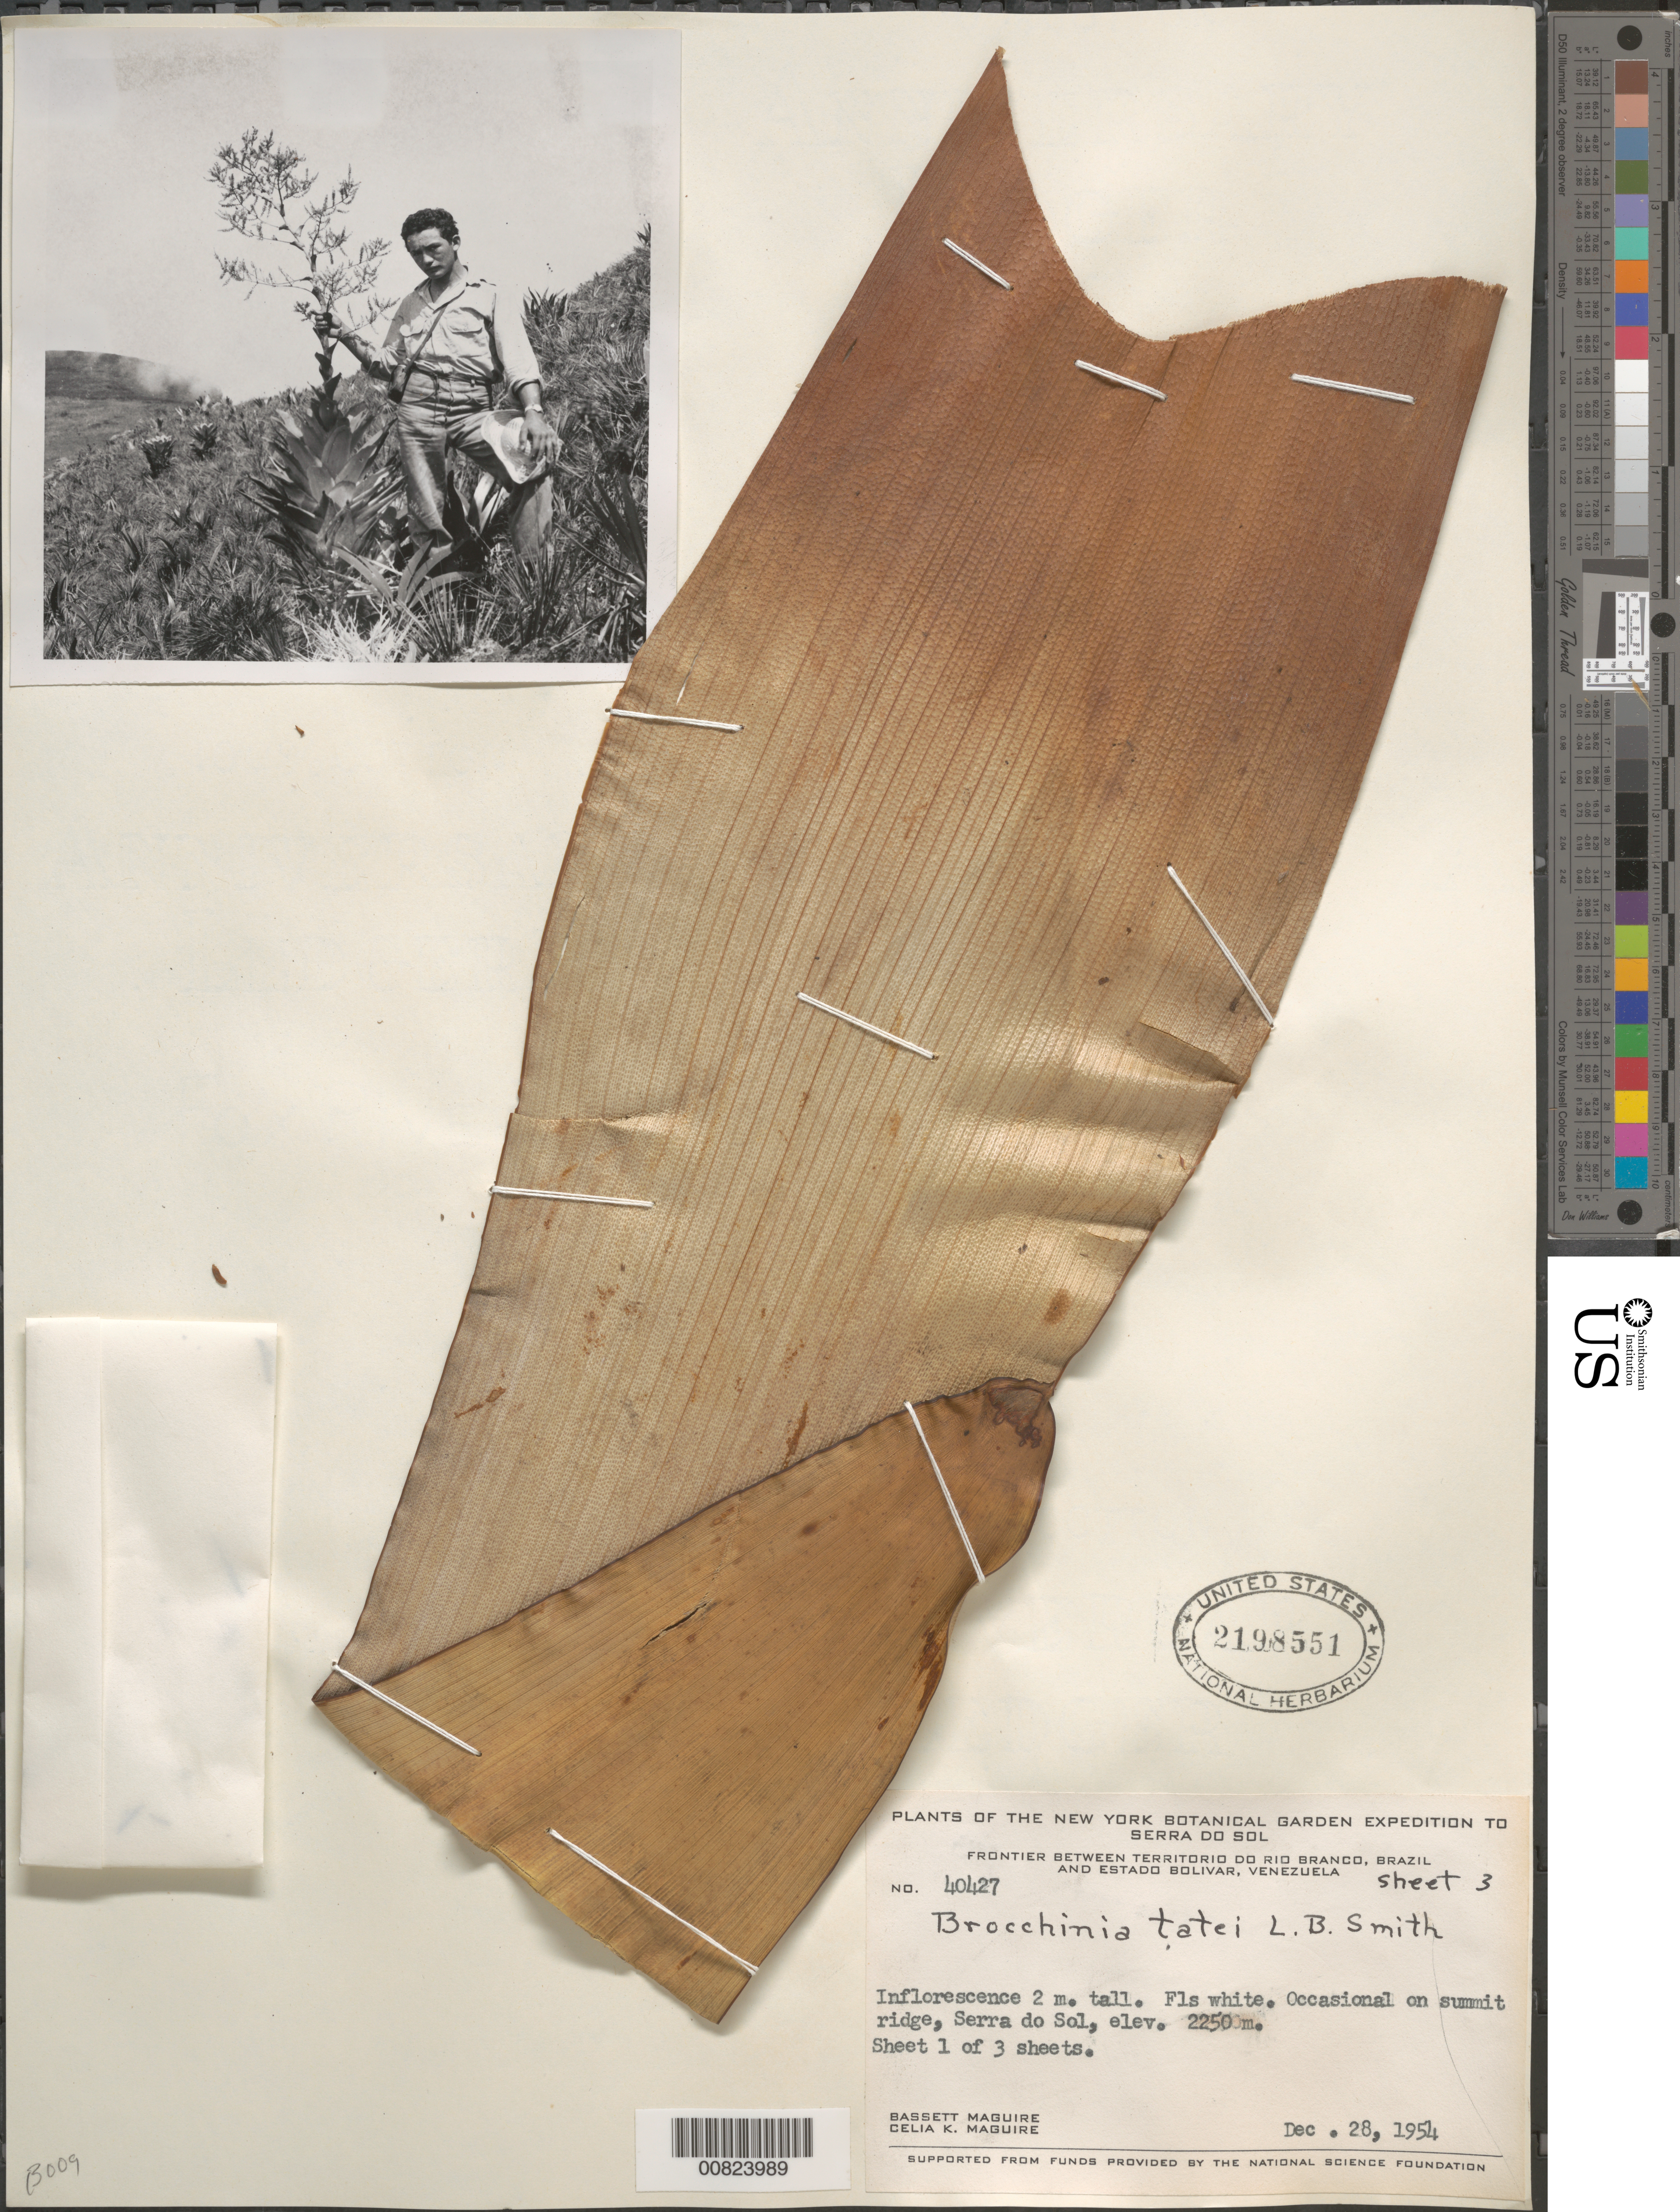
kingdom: Plantae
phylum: Tracheophyta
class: Liliopsida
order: Poales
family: Bromeliaceae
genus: Brocchinia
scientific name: Brocchinia tatei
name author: L.B. Sm.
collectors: B. Maguire & C. K. Maguire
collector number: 40427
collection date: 1954-12-28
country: Venezuela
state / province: Bolivar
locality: Serra do Sol. Frontier between territorio do Rio Branco, Brazil and estado Bolivar. Occasional on summit ridge, Serra do Sol.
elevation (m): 2250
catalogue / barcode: US 2198551